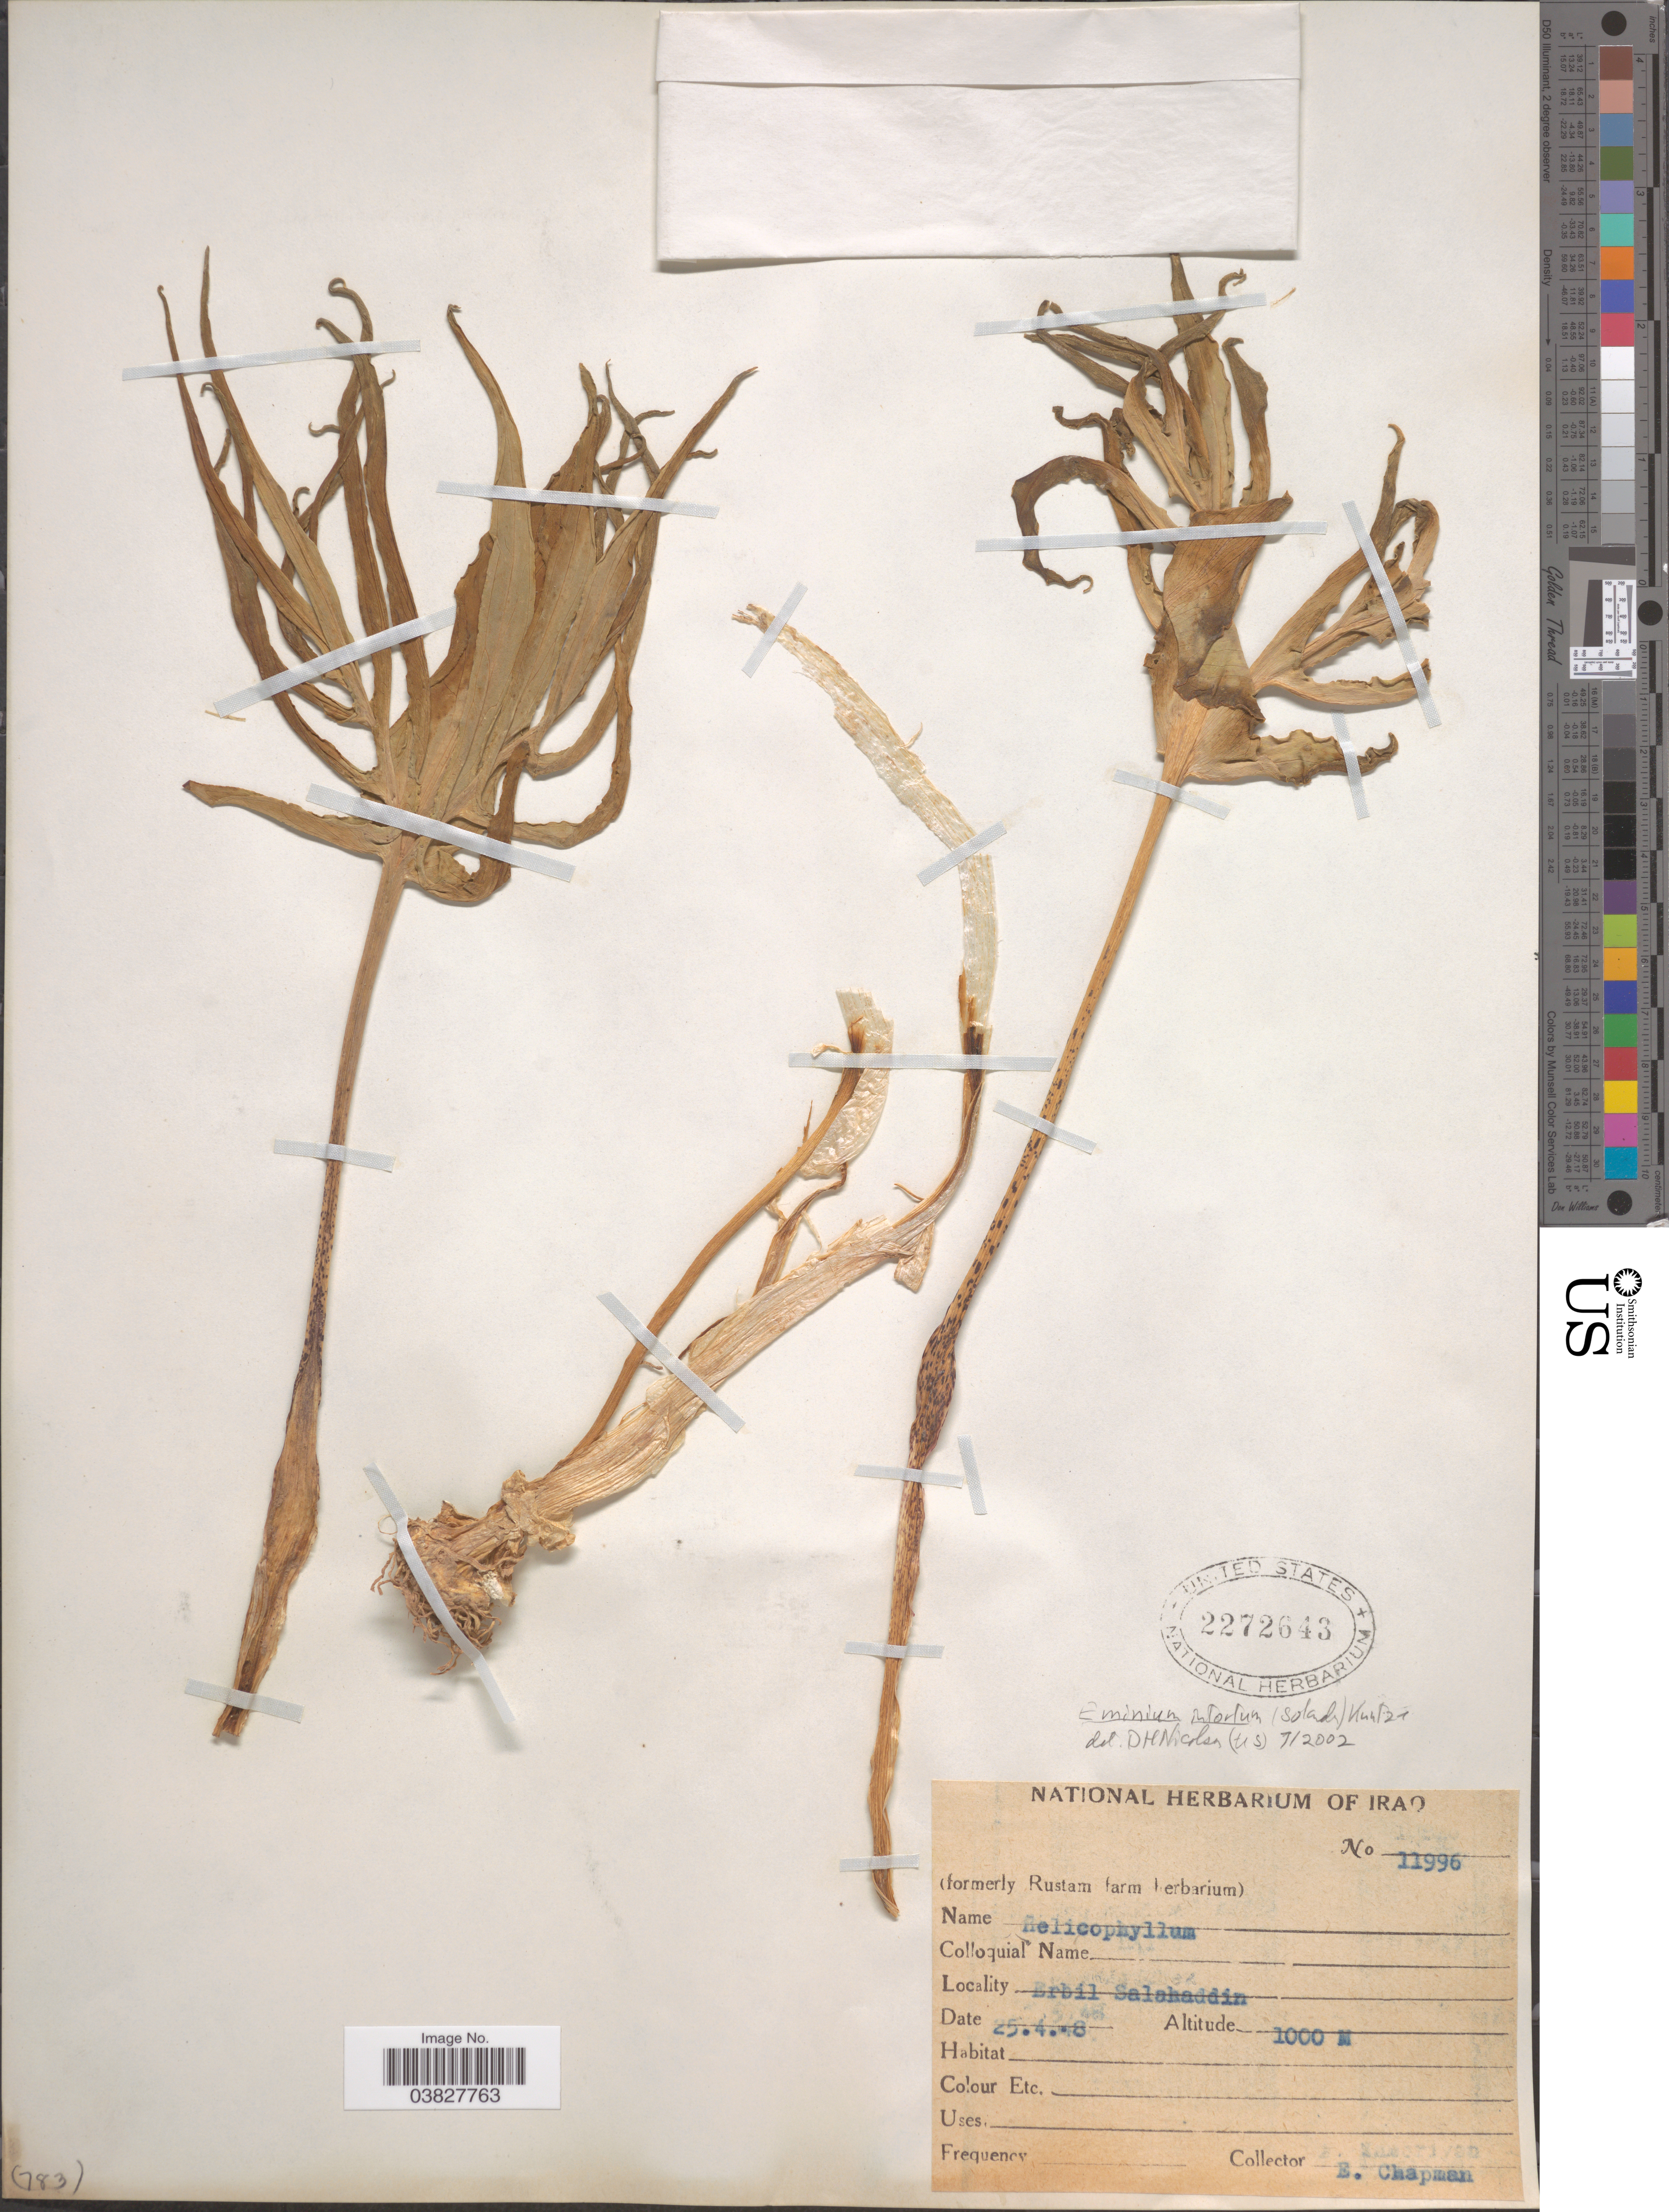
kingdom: Plantae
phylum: Tracheophyta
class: Liliopsida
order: Alismatales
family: Araceae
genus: Eminium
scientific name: Eminium intortum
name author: (Banks & Sol.) Kuntze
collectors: E. Chapman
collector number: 11996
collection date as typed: Transcribed d/m/y: 25/4/48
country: Iraq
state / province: Arbīl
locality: Erbil Salahaddin.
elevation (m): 1000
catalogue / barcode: US 2272643